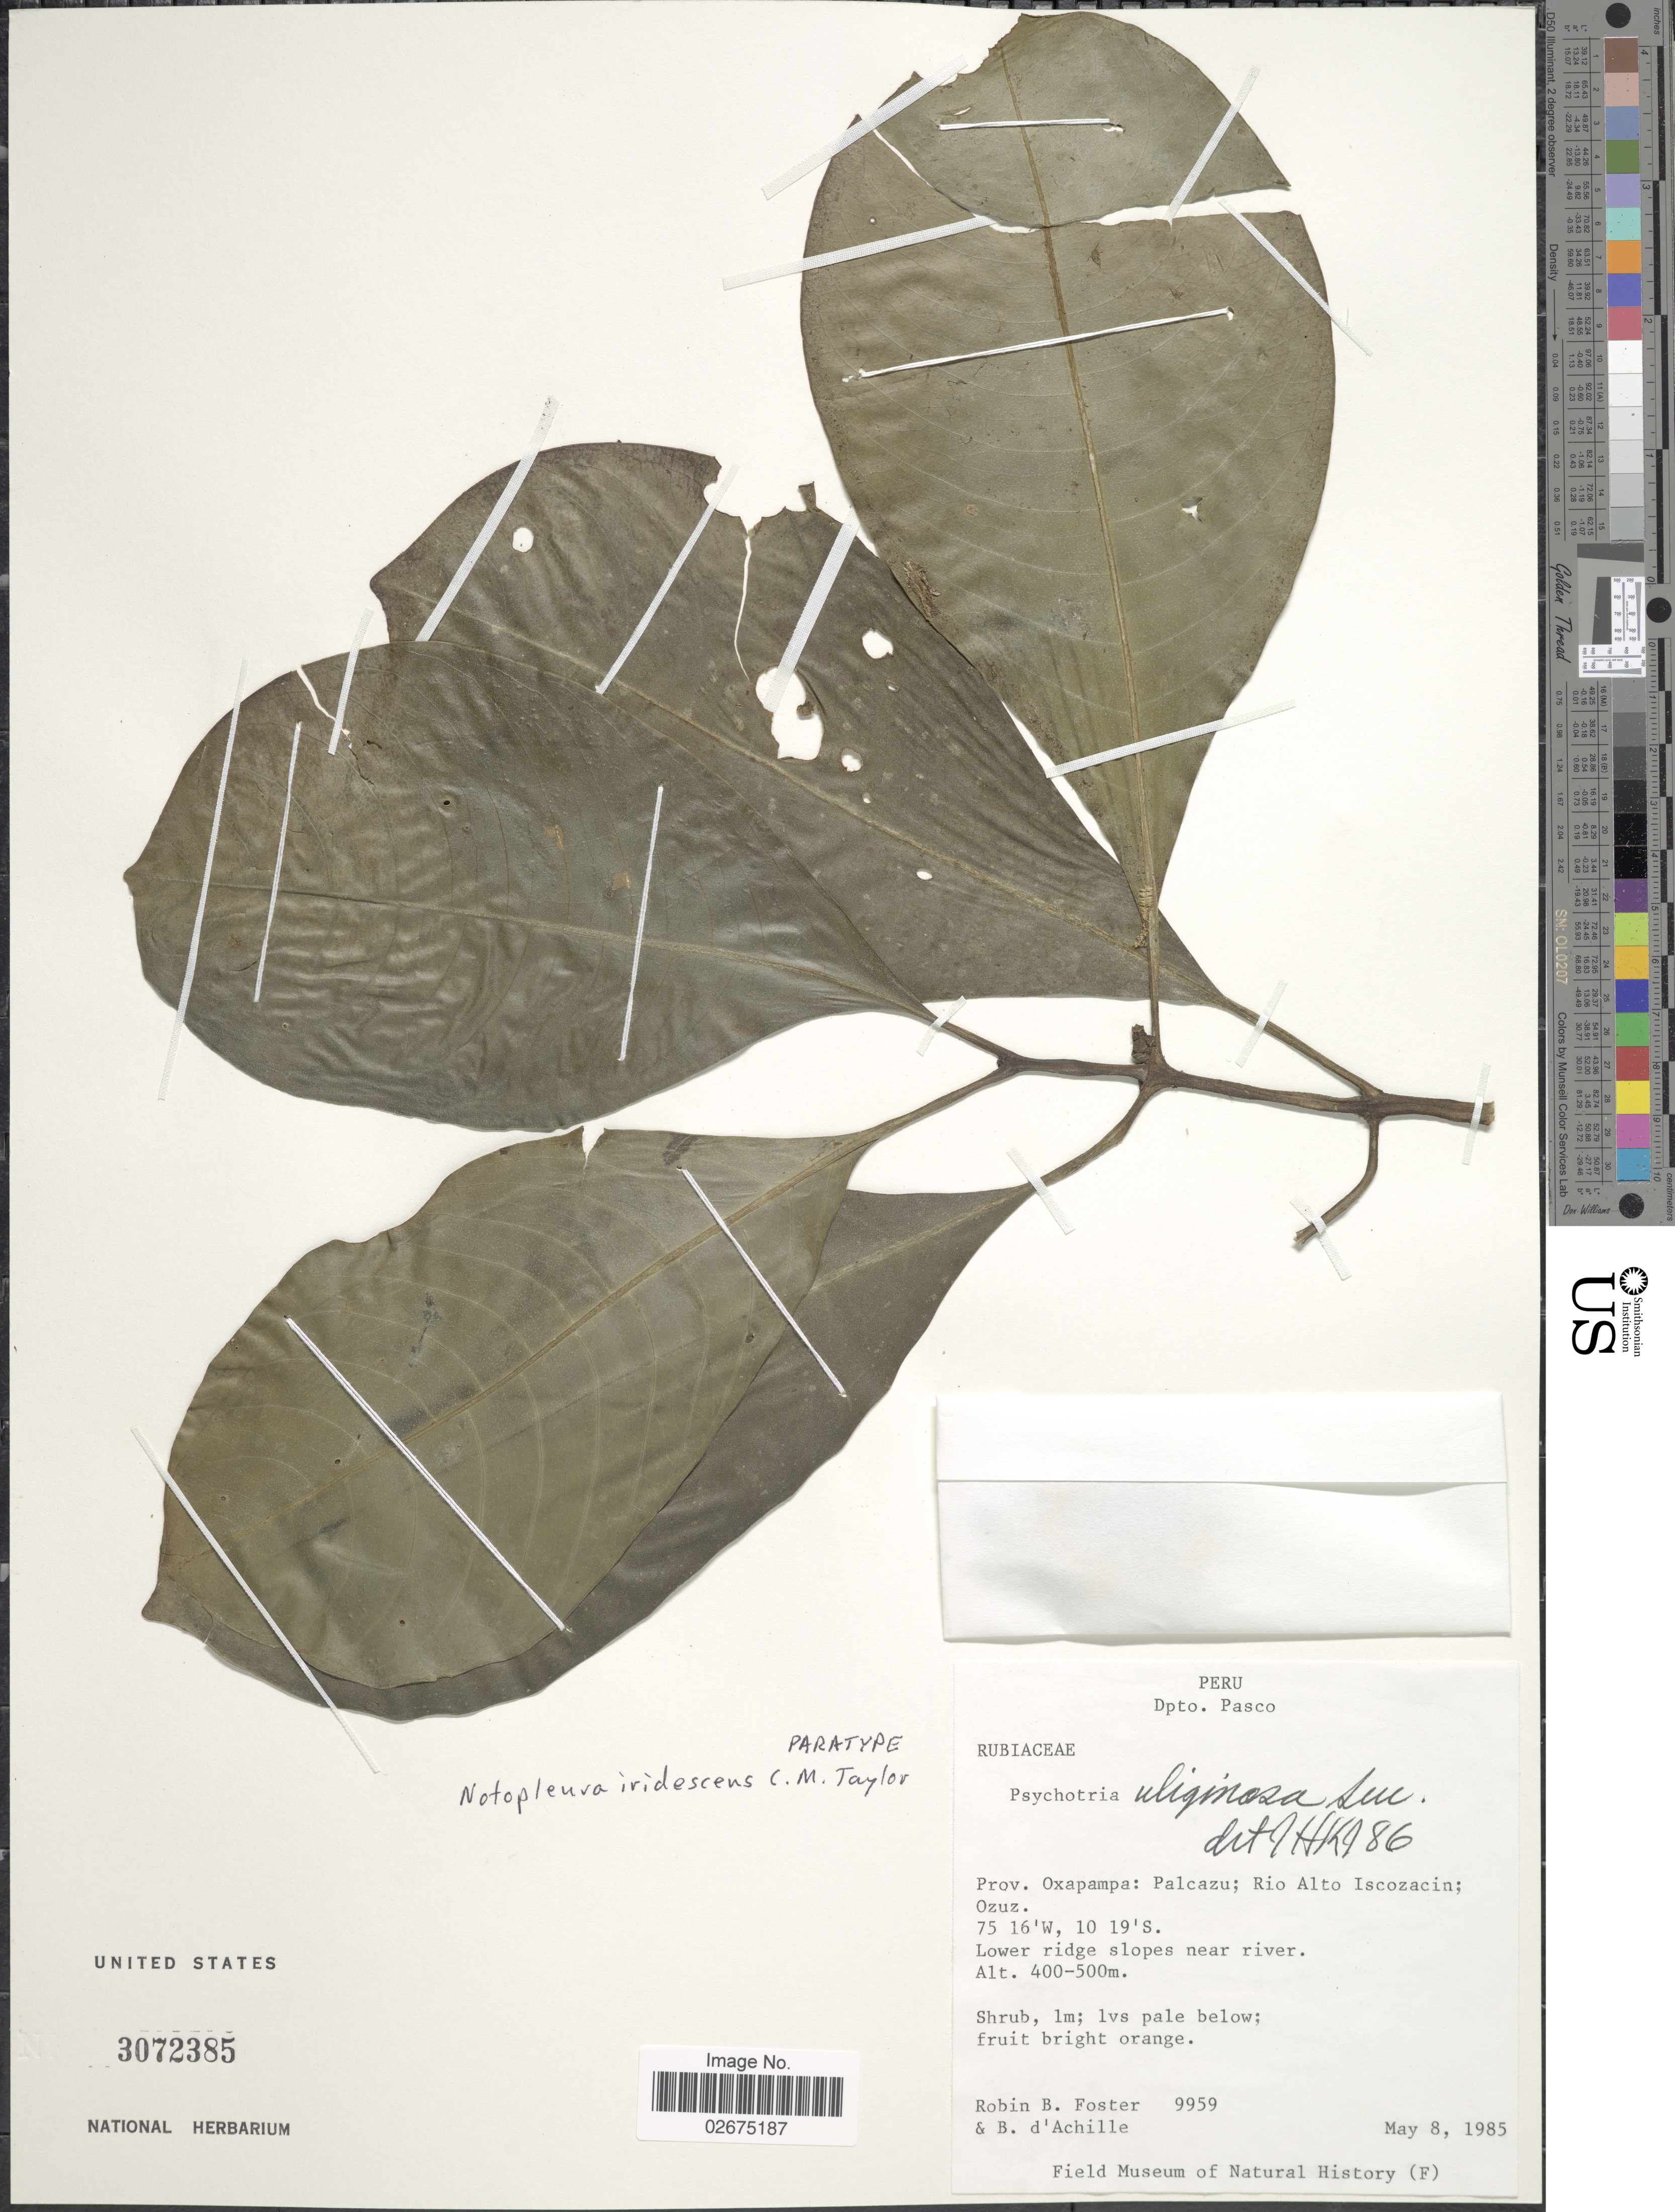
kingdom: Plantae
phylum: Tracheophyta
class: Magnoliopsida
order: Gentianales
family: Rubiaceae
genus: Notopleura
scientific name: Notopleura iridescens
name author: C.M. Taylor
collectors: R. B. Foster & B. d'Achille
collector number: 9959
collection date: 1985-05-08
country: Peru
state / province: Pasco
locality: Prov. Oaxapampa: Palcazu; Rio Alto Iscozacin; Ozuz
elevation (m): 400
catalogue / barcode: US 3072385